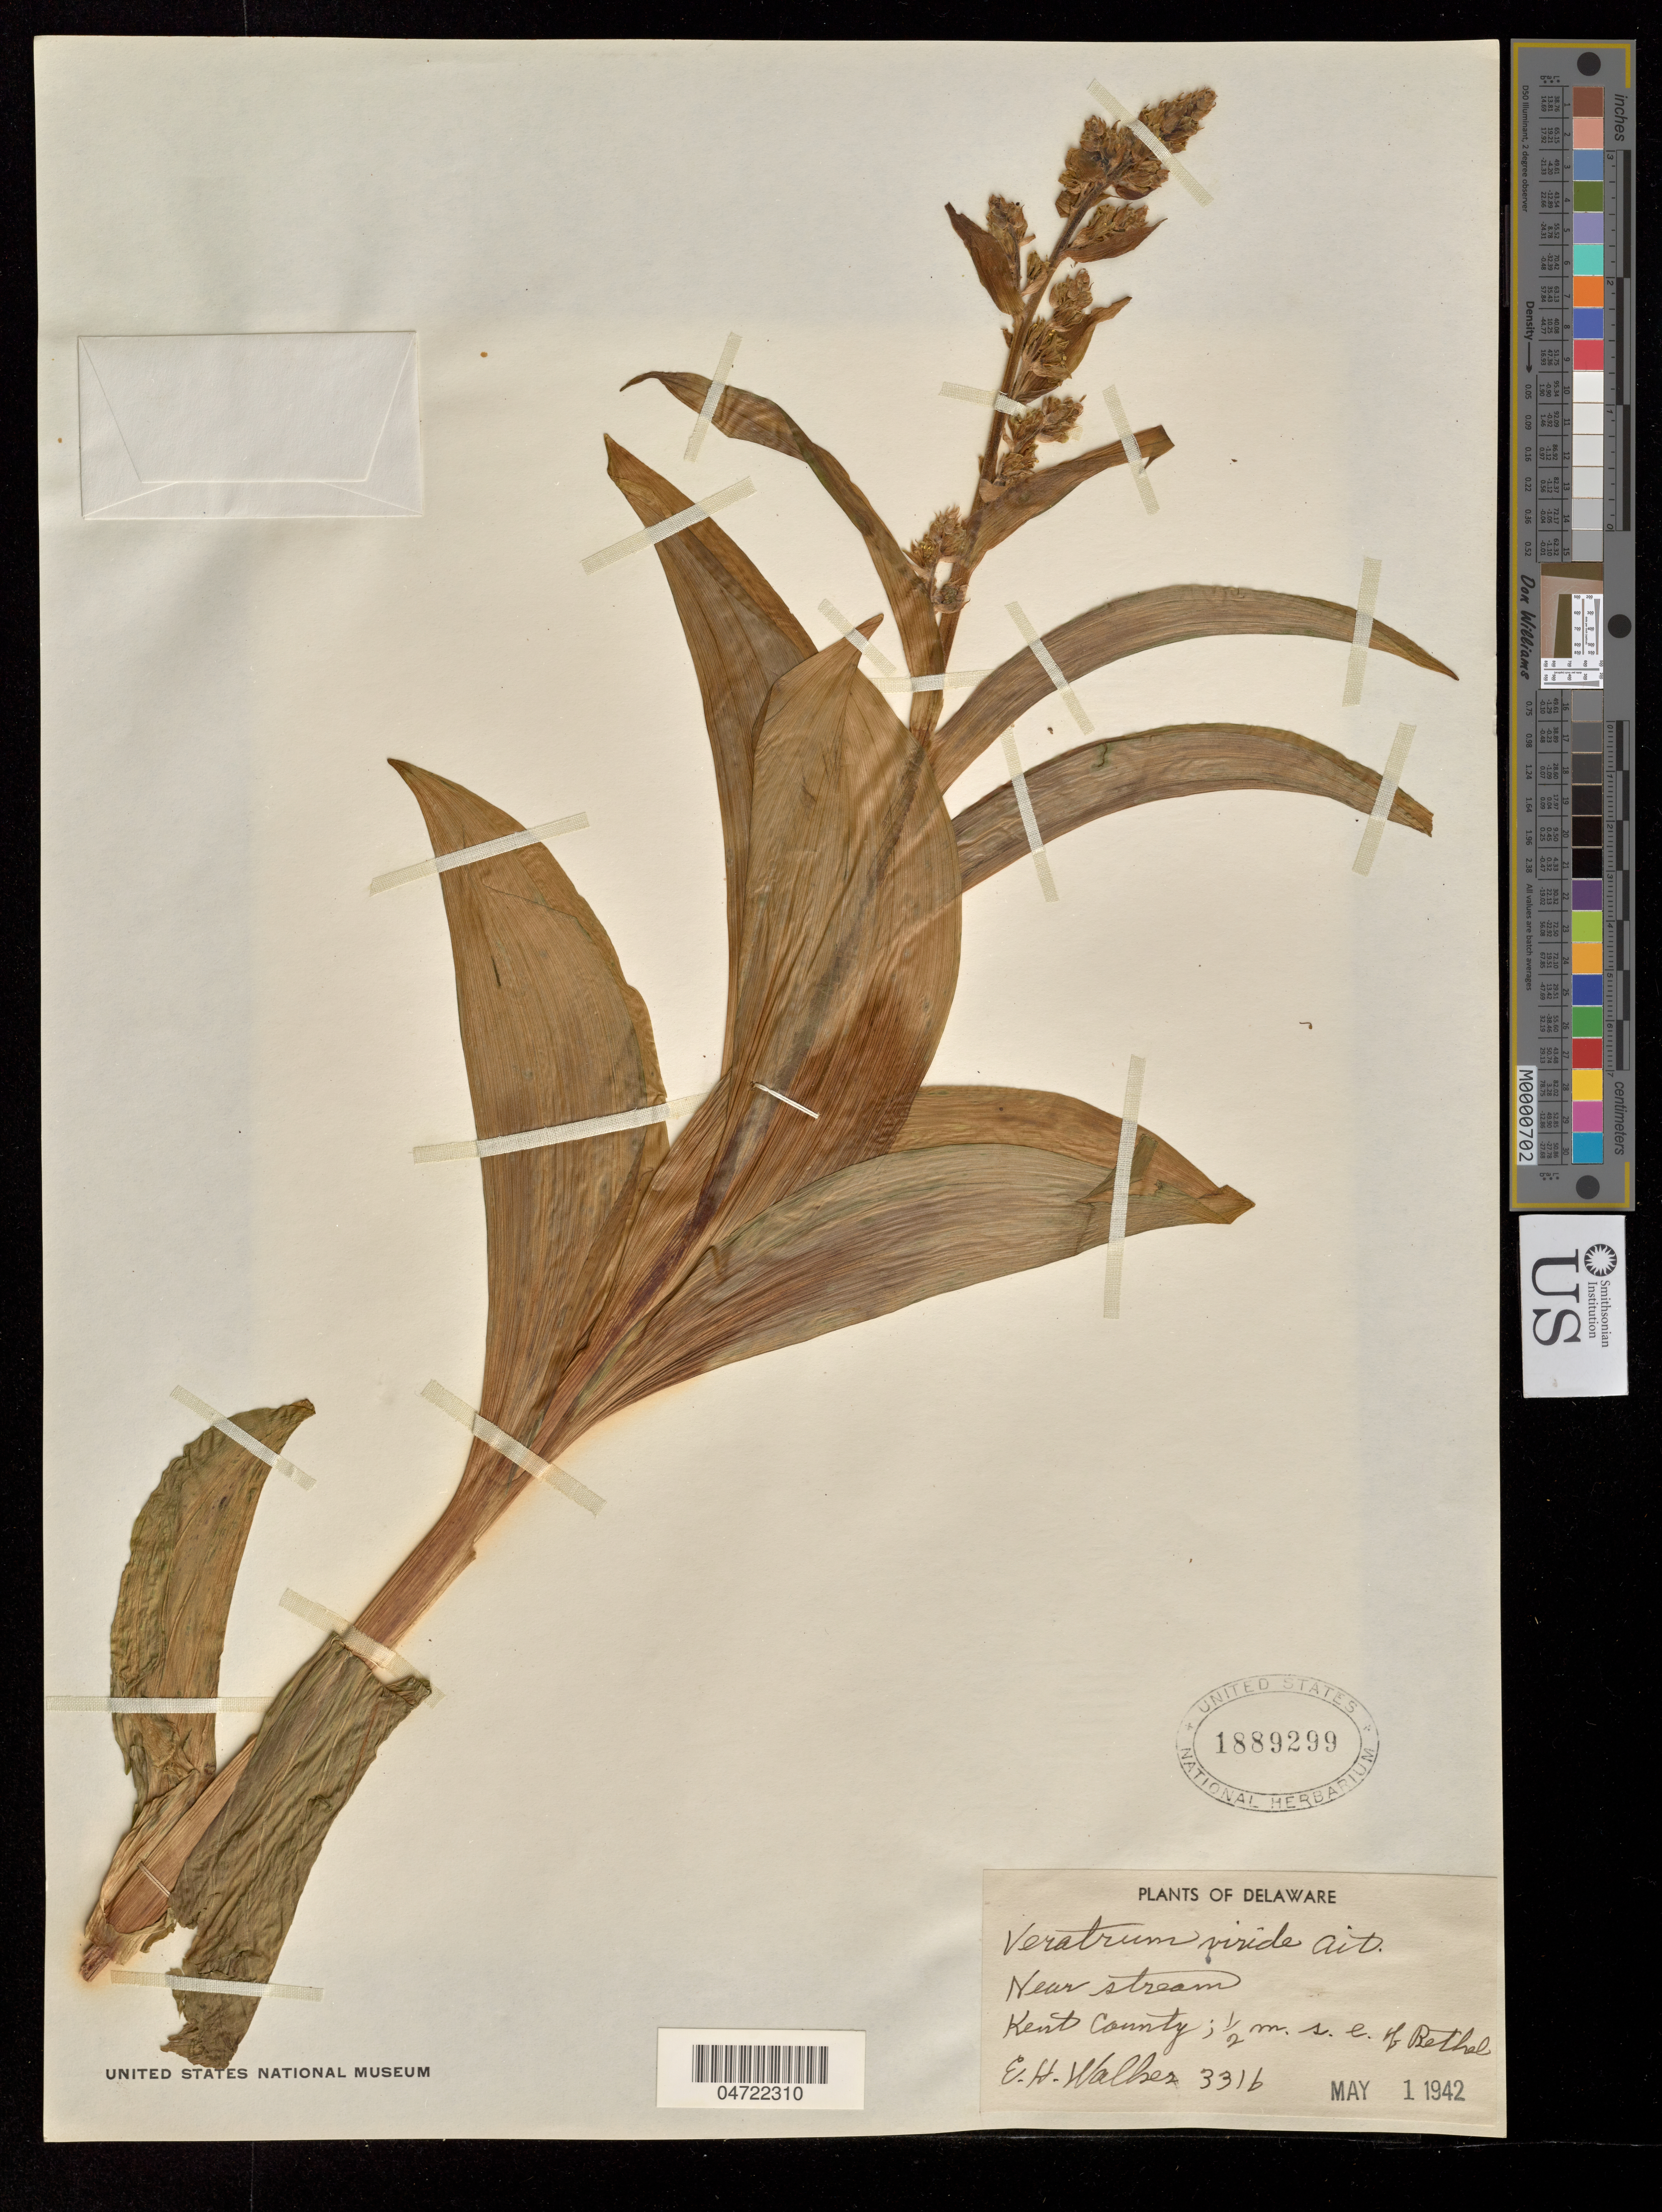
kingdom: Plantae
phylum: Tracheophyta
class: Liliopsida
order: Liliales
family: Melanthiaceae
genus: Veratrum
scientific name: Veratrum viride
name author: Aiton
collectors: E. H. Walker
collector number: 331 b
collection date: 1942-05-01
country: United States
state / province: Delaware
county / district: Kent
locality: Besides stream. ½ mile SE of Bethel.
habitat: near stream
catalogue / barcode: US 1889299